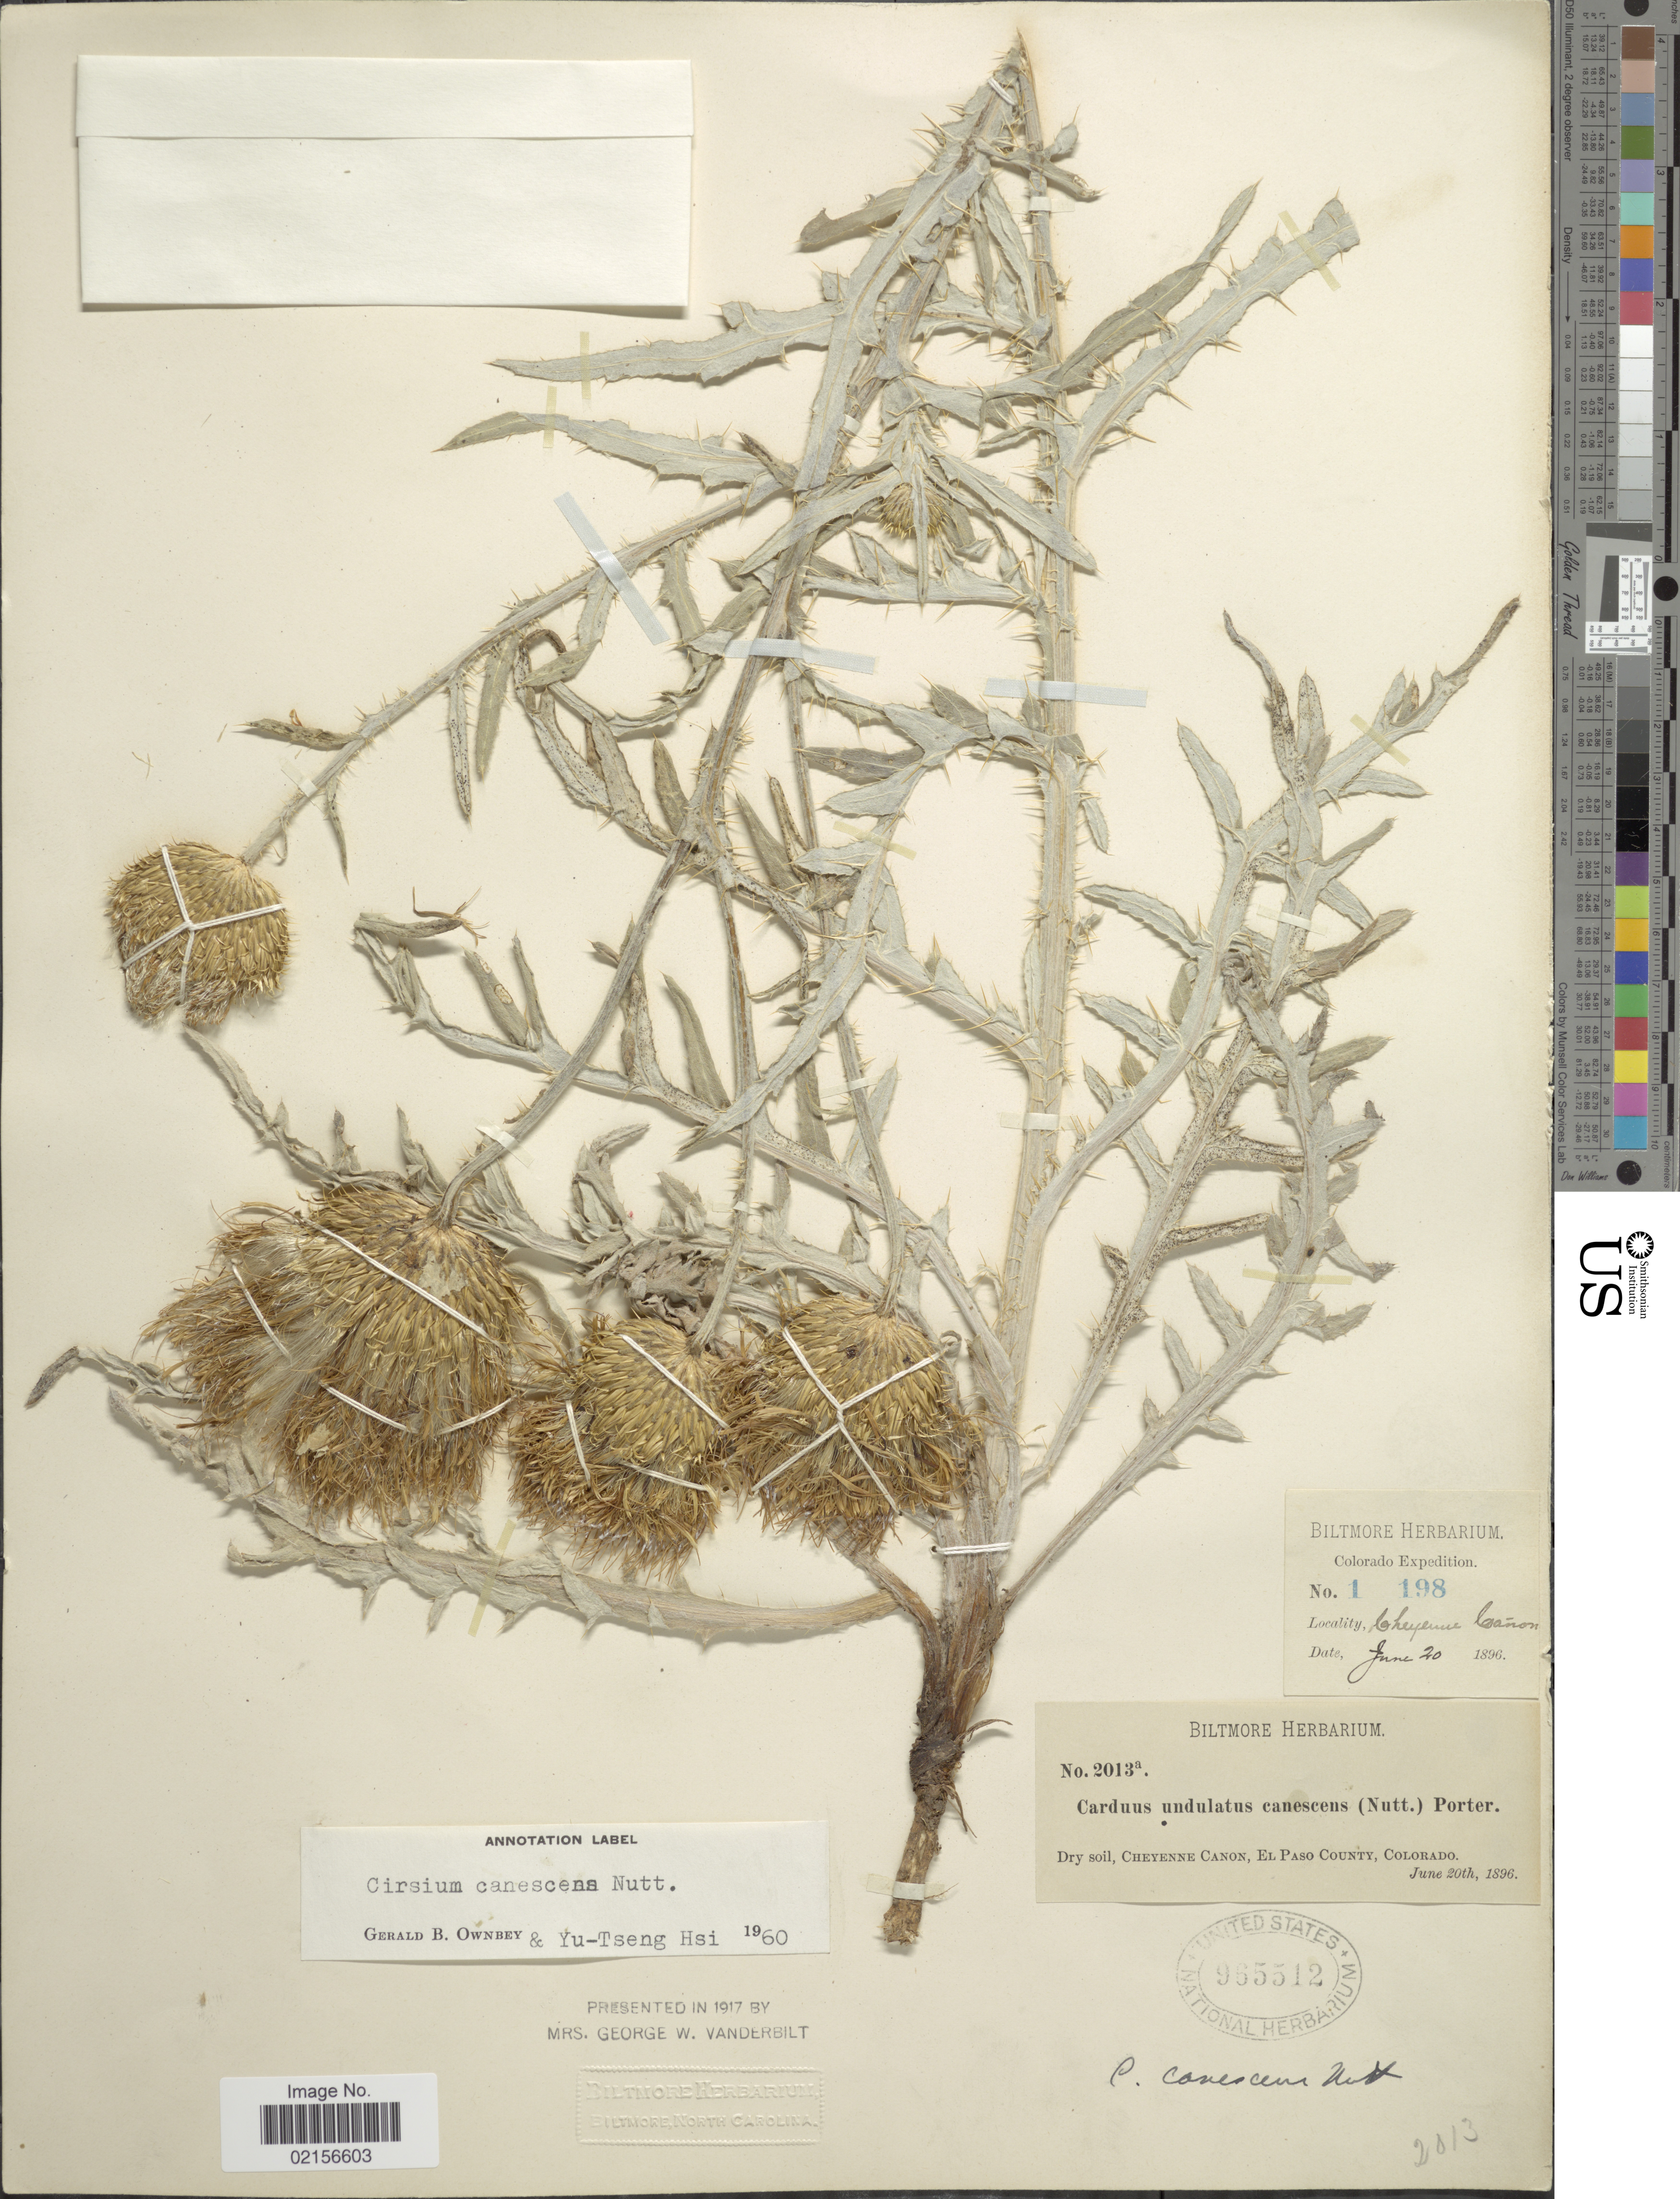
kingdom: Plantae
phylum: Tracheophyta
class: Magnoliopsida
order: Asterales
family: Asteraceae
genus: Cirsium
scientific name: Cirsium canescens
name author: Nutt.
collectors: ex herb. Biltmore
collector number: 2013a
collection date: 1896-06-20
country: United States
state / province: Colorado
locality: Dry soil, Cheyenne Canon, El Paso County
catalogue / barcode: US 965512